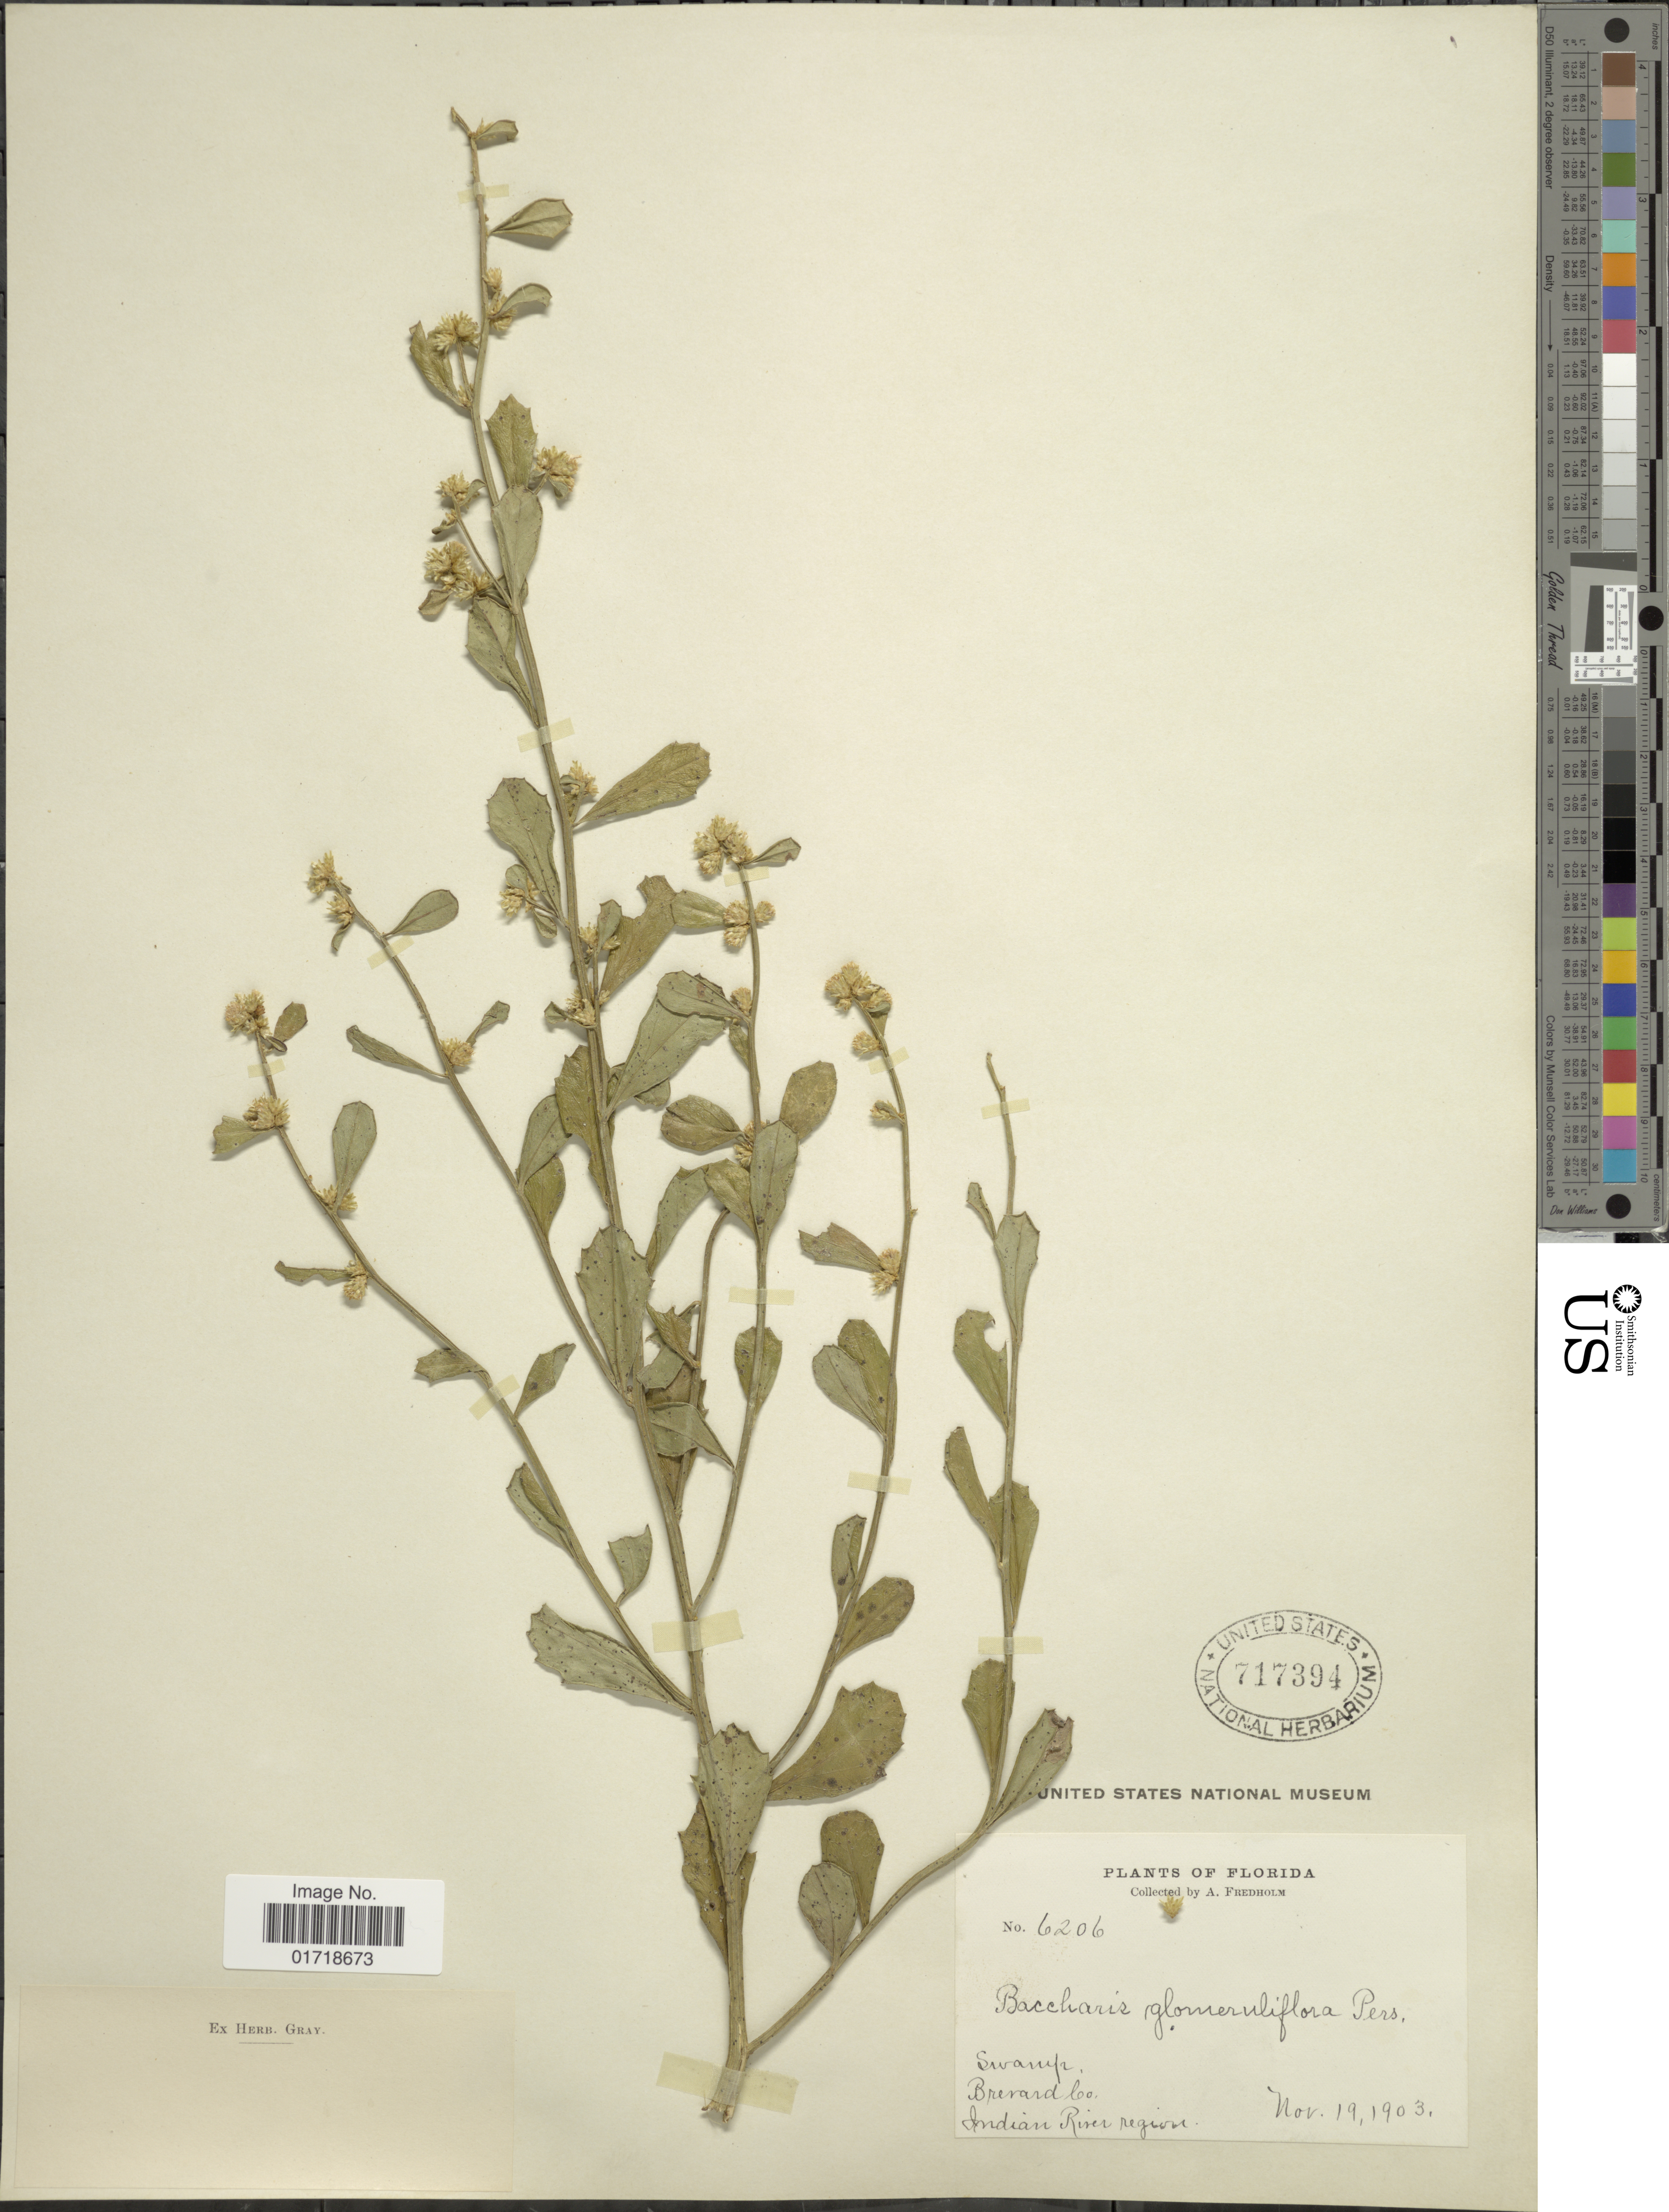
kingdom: Plantae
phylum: Tracheophyta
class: Magnoliopsida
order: Asterales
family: Asteraceae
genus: Baccharis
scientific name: Baccharis glomeruliflora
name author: Pers.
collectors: A. Fredholm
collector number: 6206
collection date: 1903-11-19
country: United States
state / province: Florida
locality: Swamp, Brenard Co. Indian River Region.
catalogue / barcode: US 717394